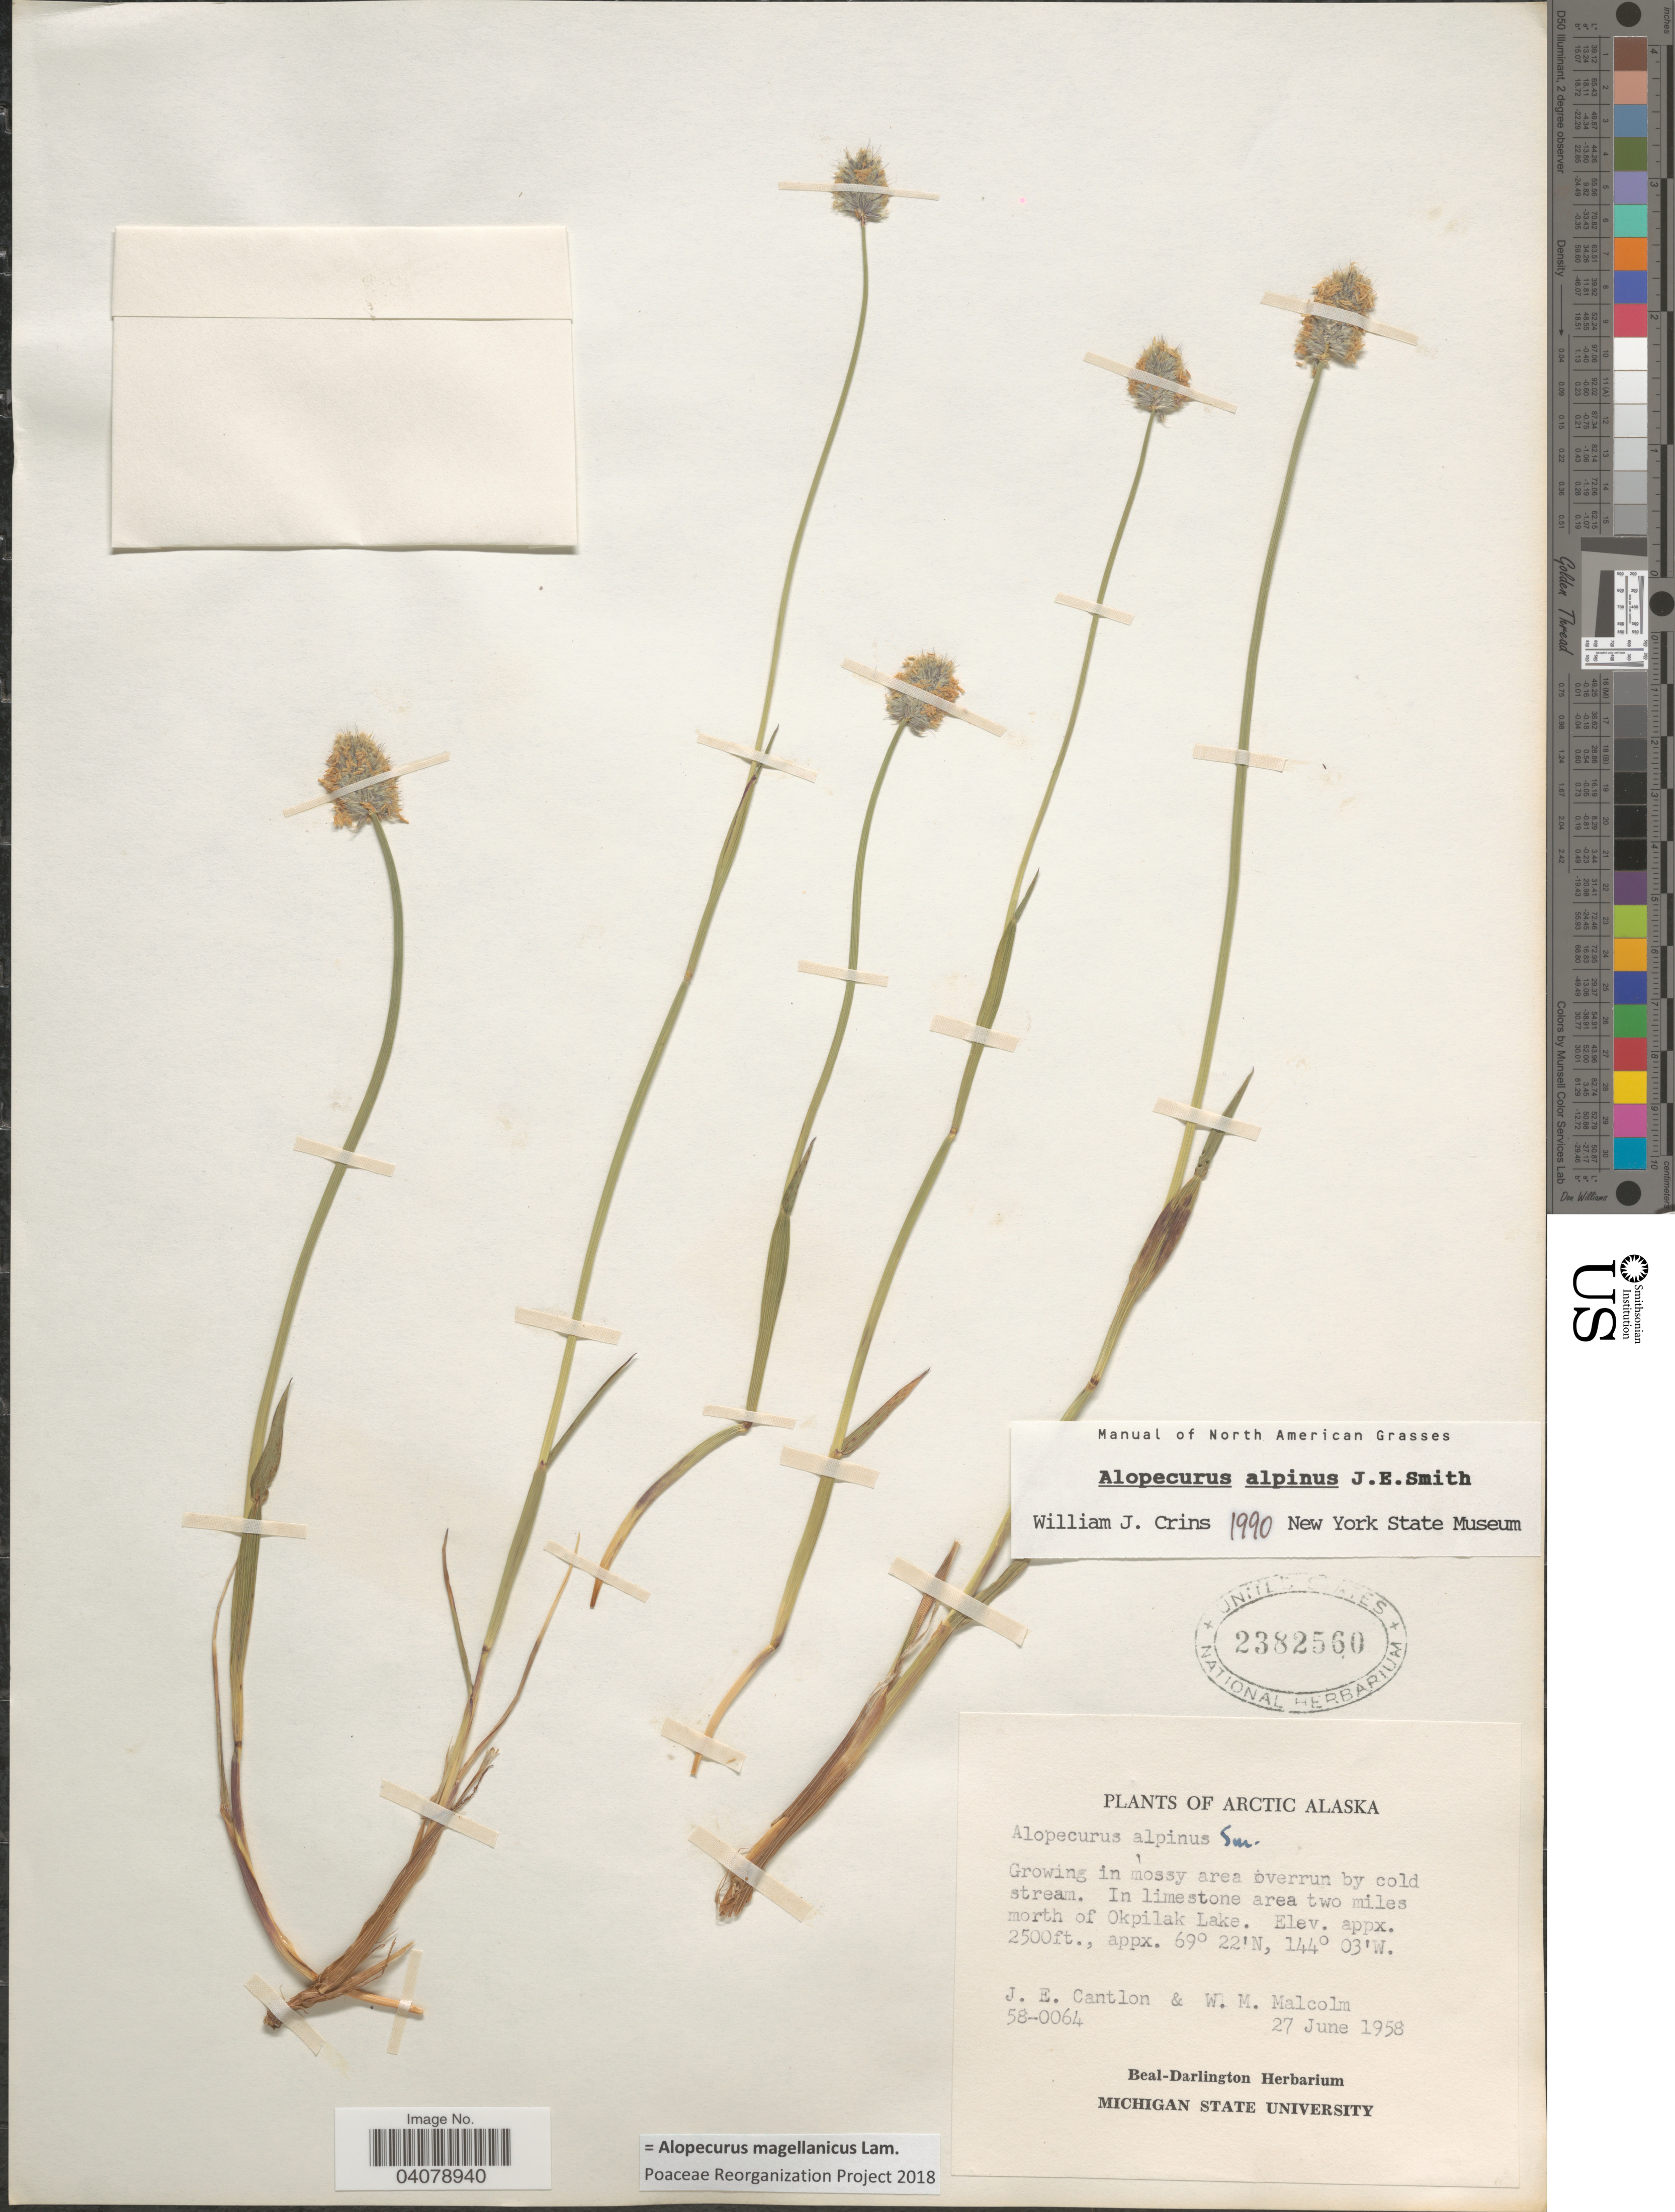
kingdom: Plantae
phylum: Tracheophyta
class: Liliopsida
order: Poales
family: Poaceae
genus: Alopecurus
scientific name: Alopecurus magellanicus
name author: Lam.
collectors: J. Cantlon & W. Malcolm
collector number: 58-0064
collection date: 1958-06-27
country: United States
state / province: Alaska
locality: Arctic Alaska. In limestone area two miles morth of Okpilak Lake.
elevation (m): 762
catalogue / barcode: US 2382560